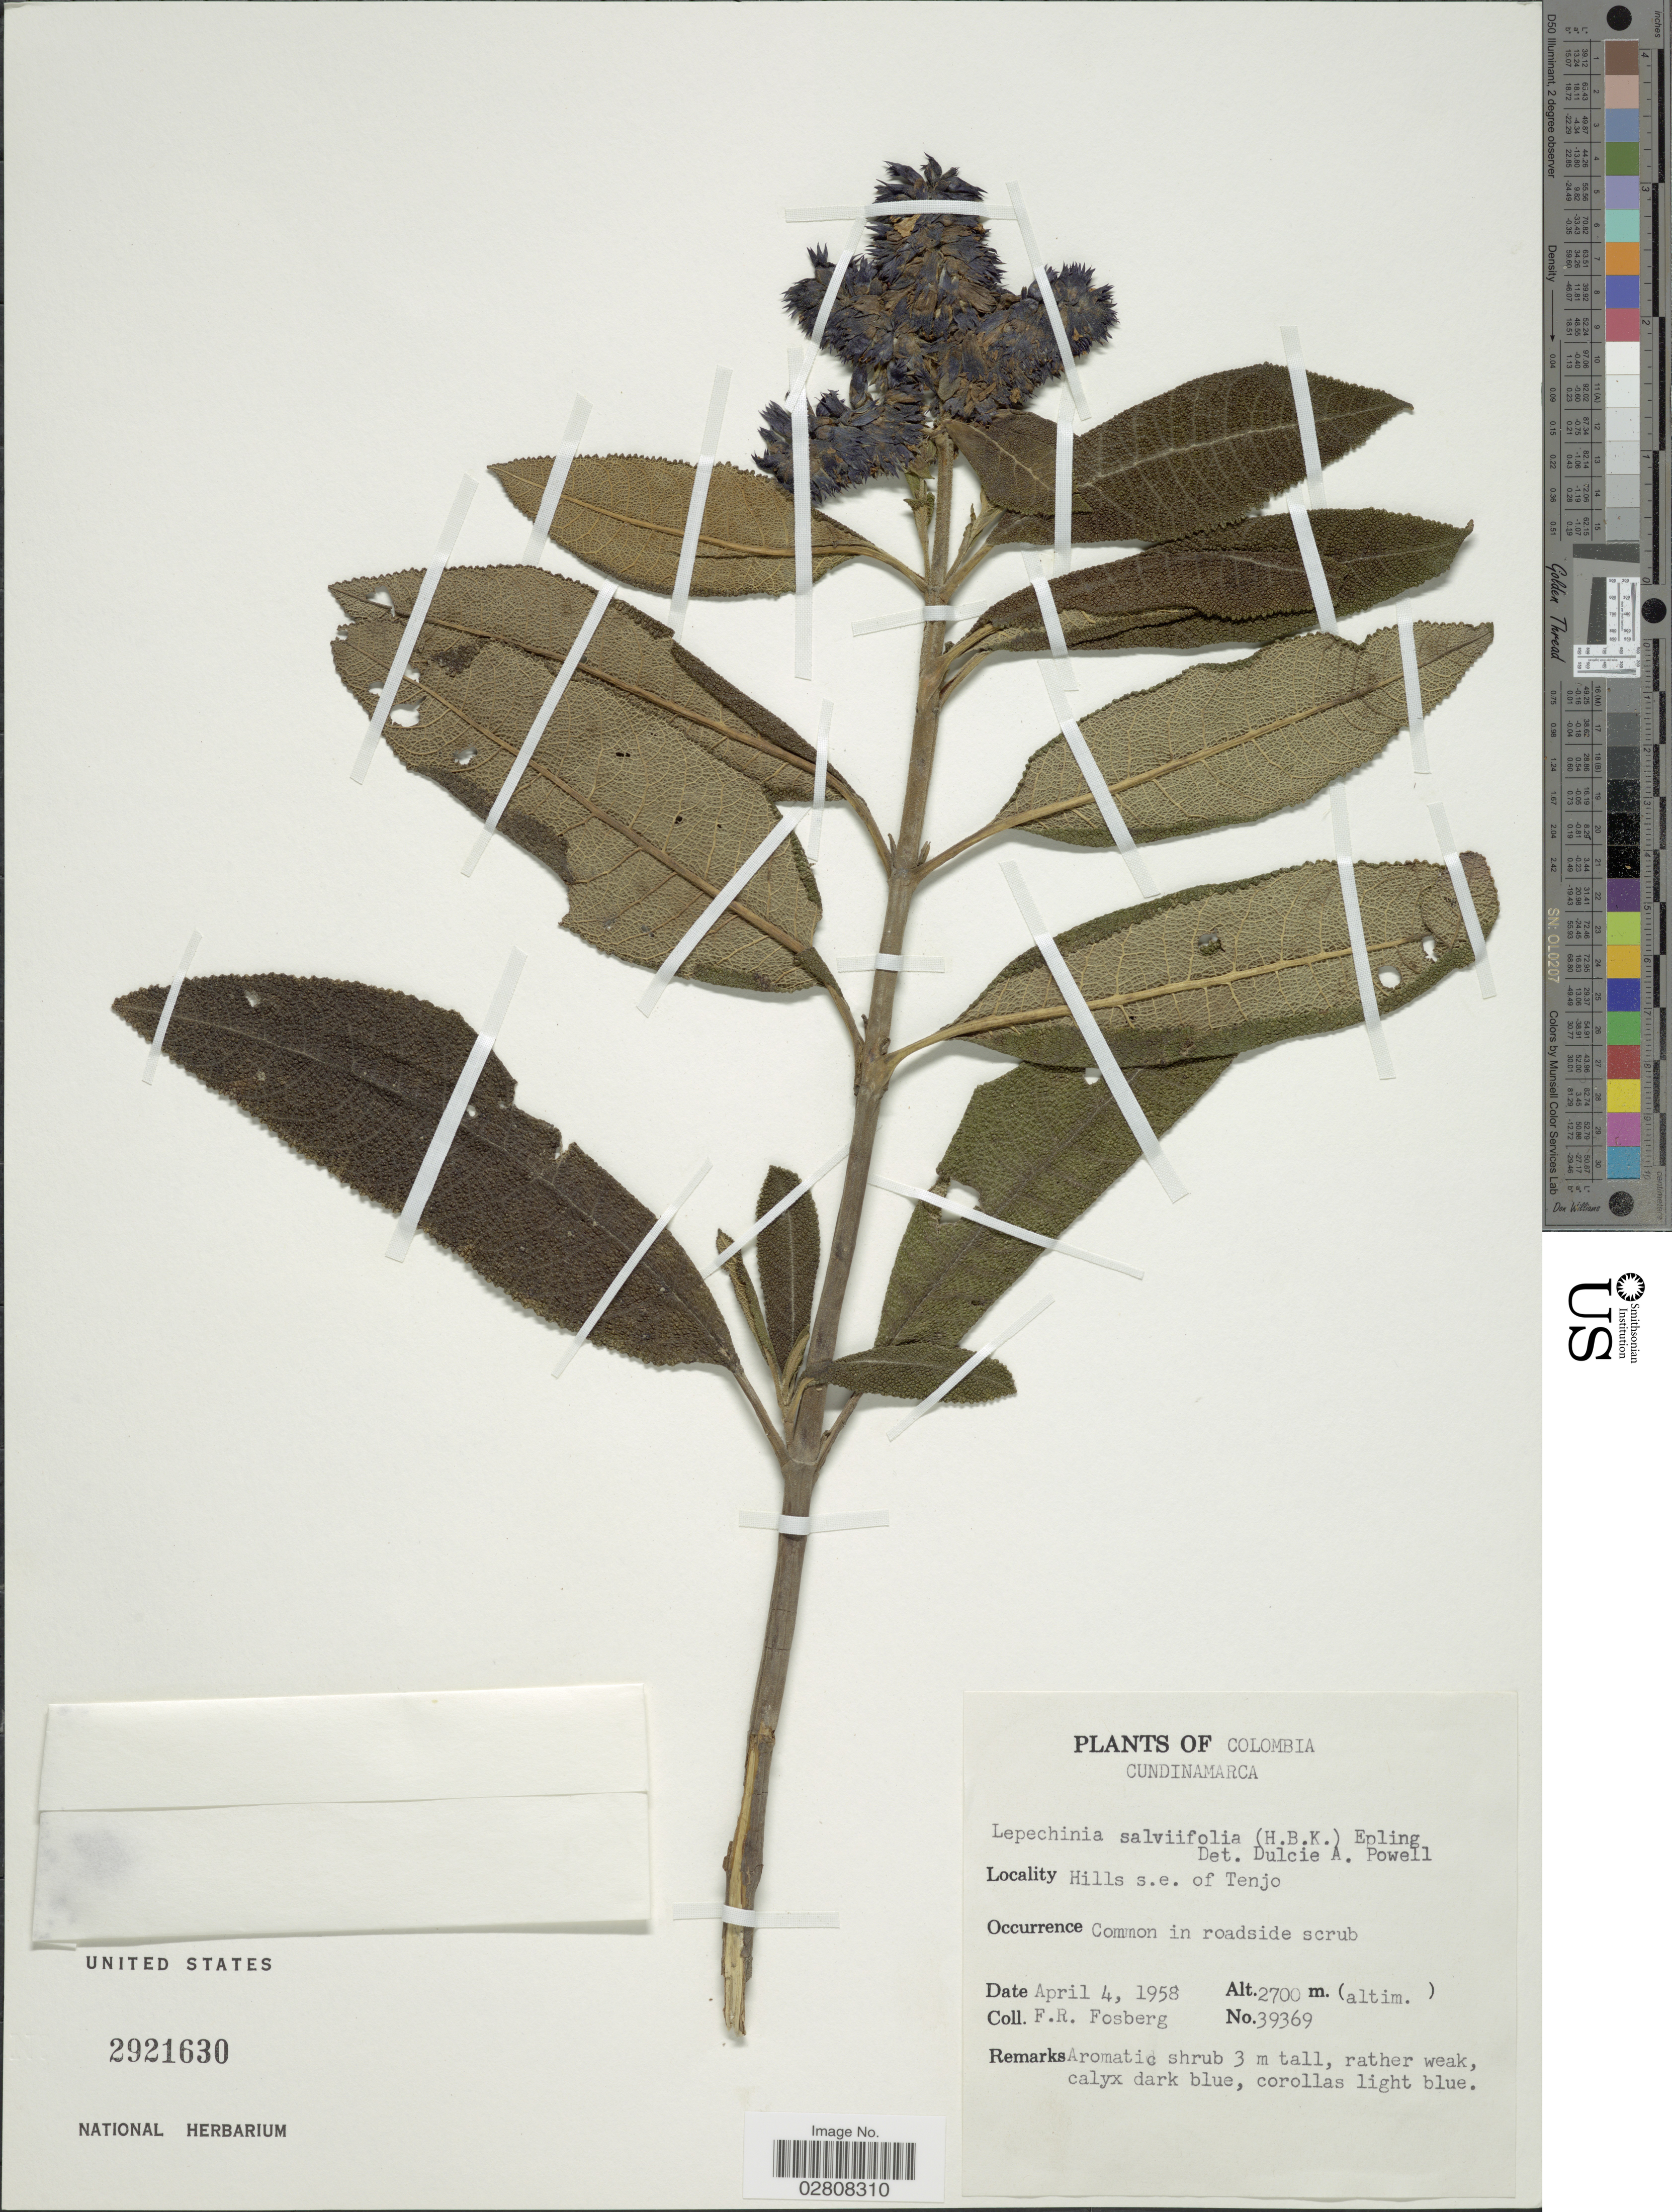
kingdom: Plantae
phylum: Tracheophyta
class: Magnoliopsida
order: Lamiales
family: Lamiaceae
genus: Lepechinia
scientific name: Lepechinia salviifolia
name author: (Kunth) Epling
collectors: F. R. Fosberg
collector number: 39369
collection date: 1958-04-04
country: Colombia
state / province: Cundinamarca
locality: Hills s.e. of Tenjo.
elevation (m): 2700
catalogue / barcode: US 2921630